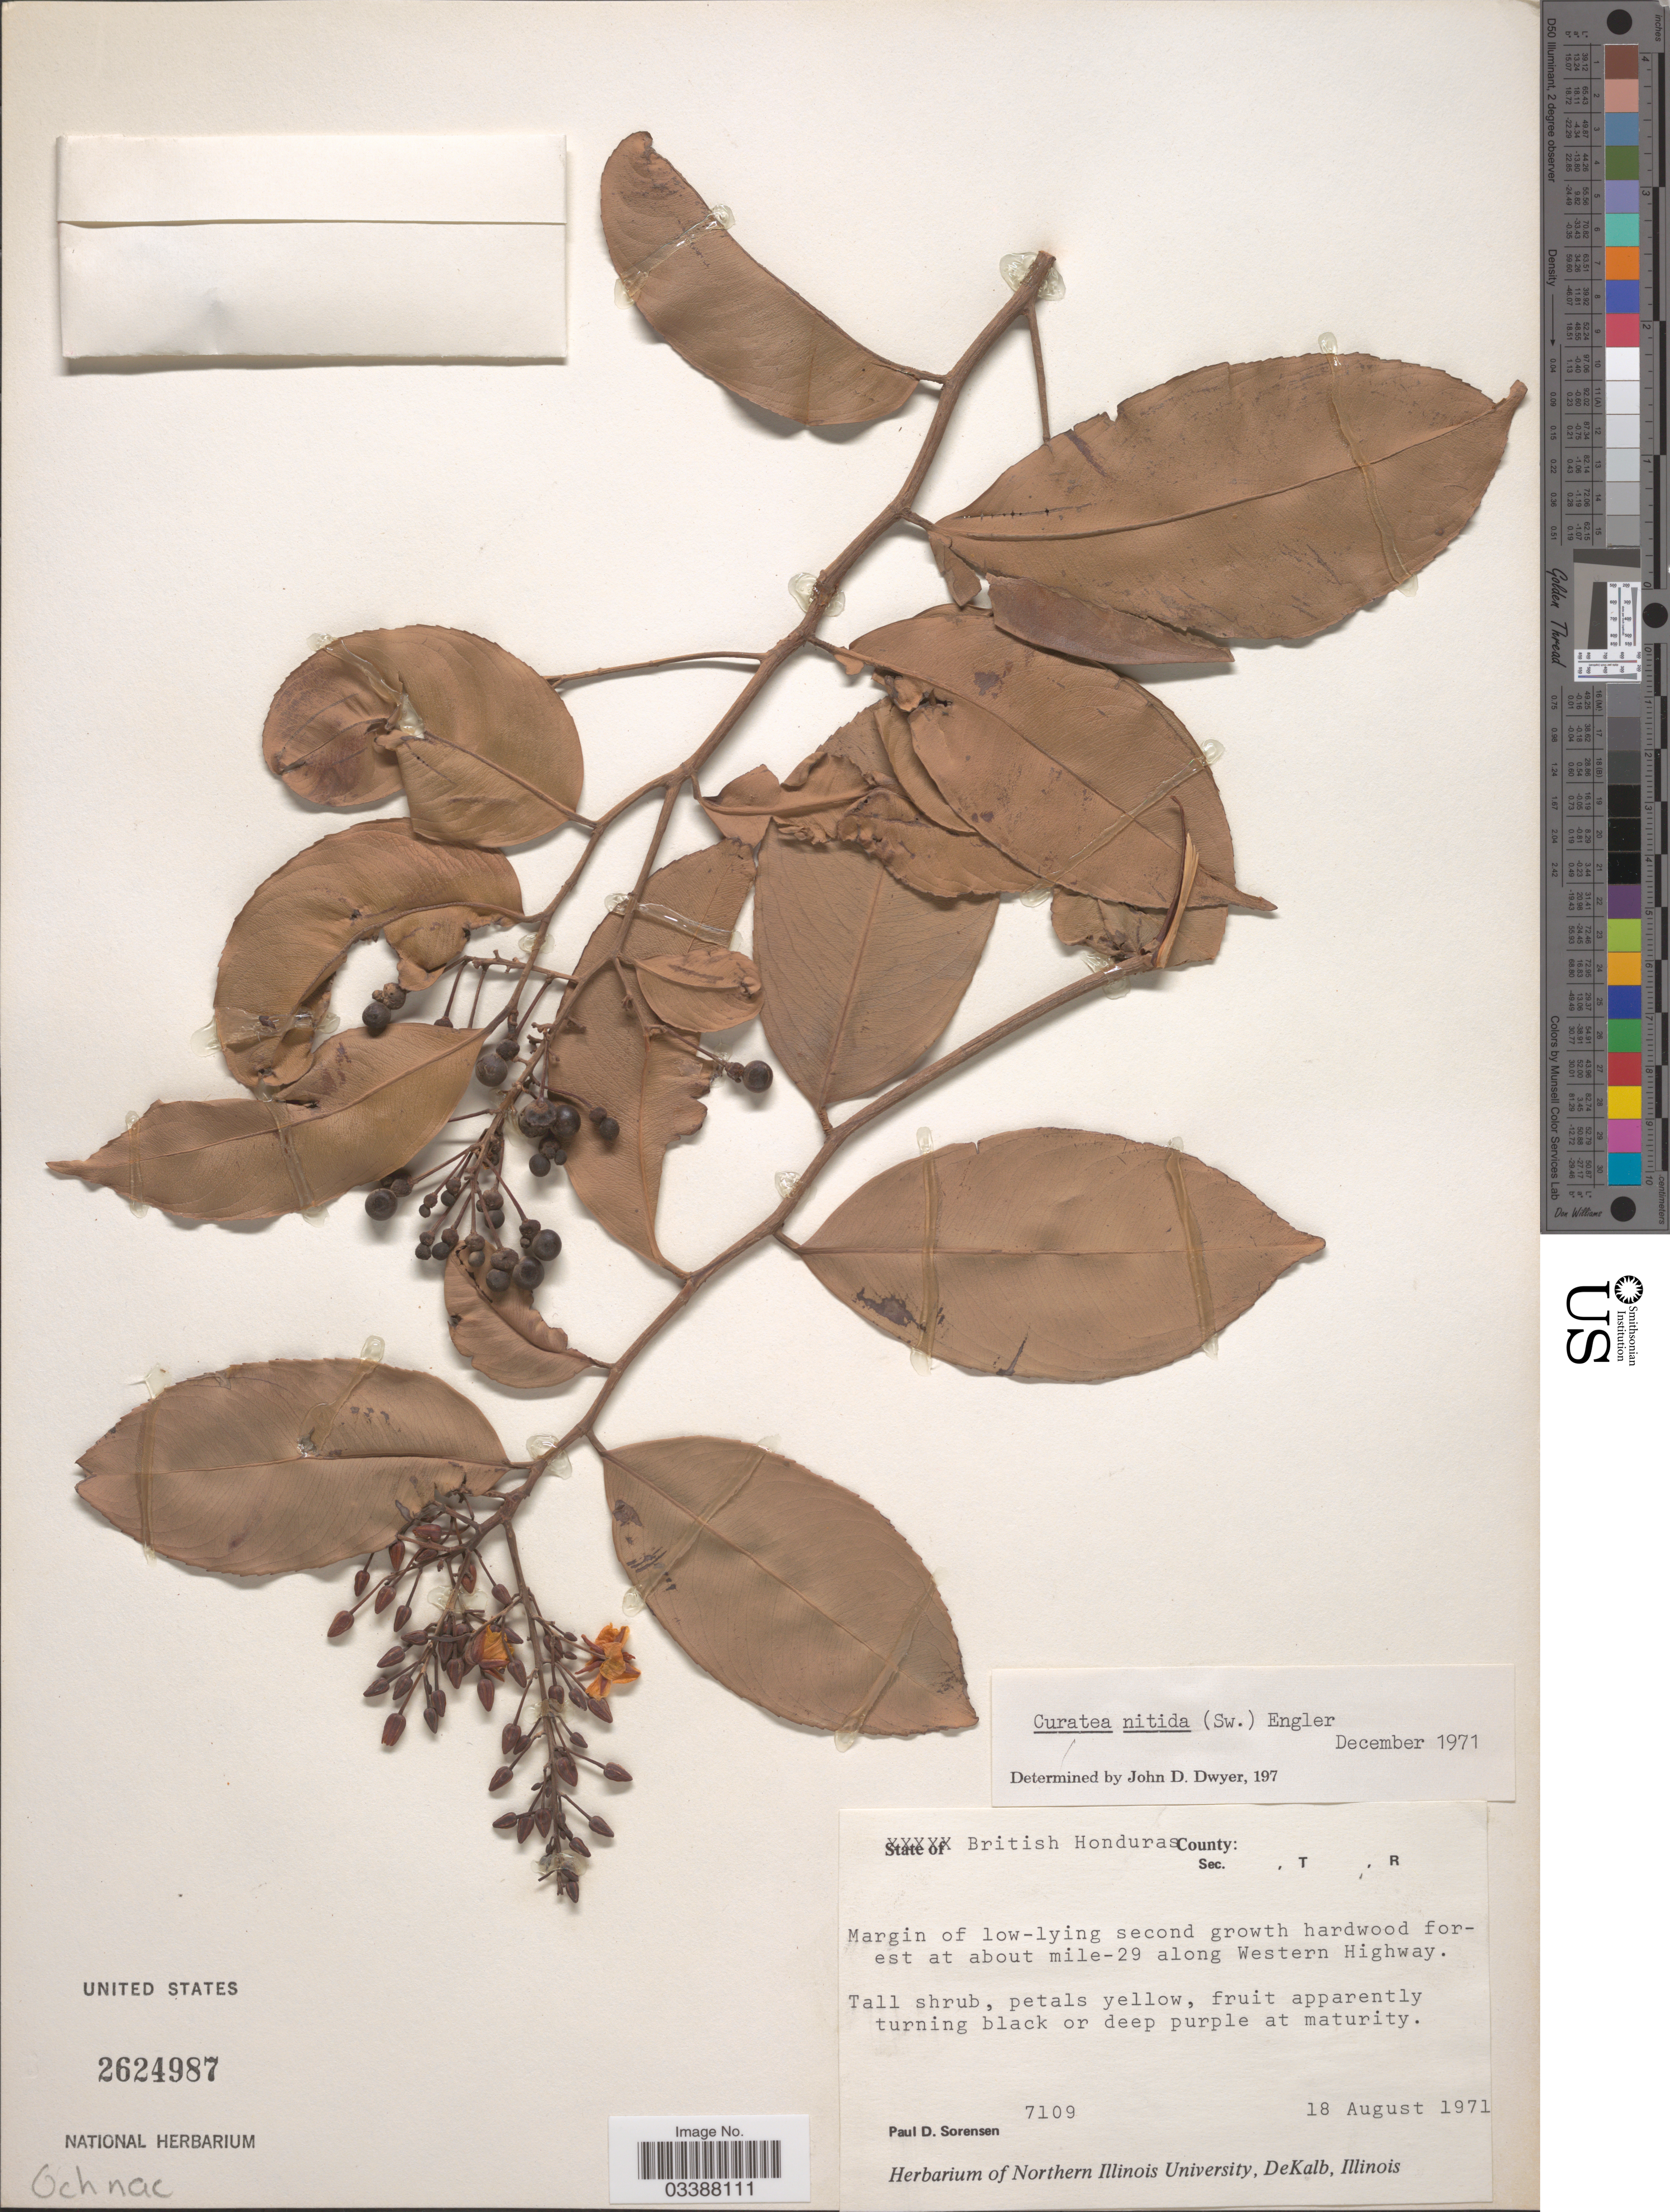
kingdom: Plantae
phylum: Tracheophyta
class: Magnoliopsida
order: Malpighiales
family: Ochnaceae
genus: Ouratea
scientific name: Ouratea nitida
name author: (Sw.) Engl.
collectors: P. Sorensen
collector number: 7109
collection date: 1971-08-18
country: Belize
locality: British Honduras. Forest at about mile-29 along Western Highway.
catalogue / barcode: US 2624987